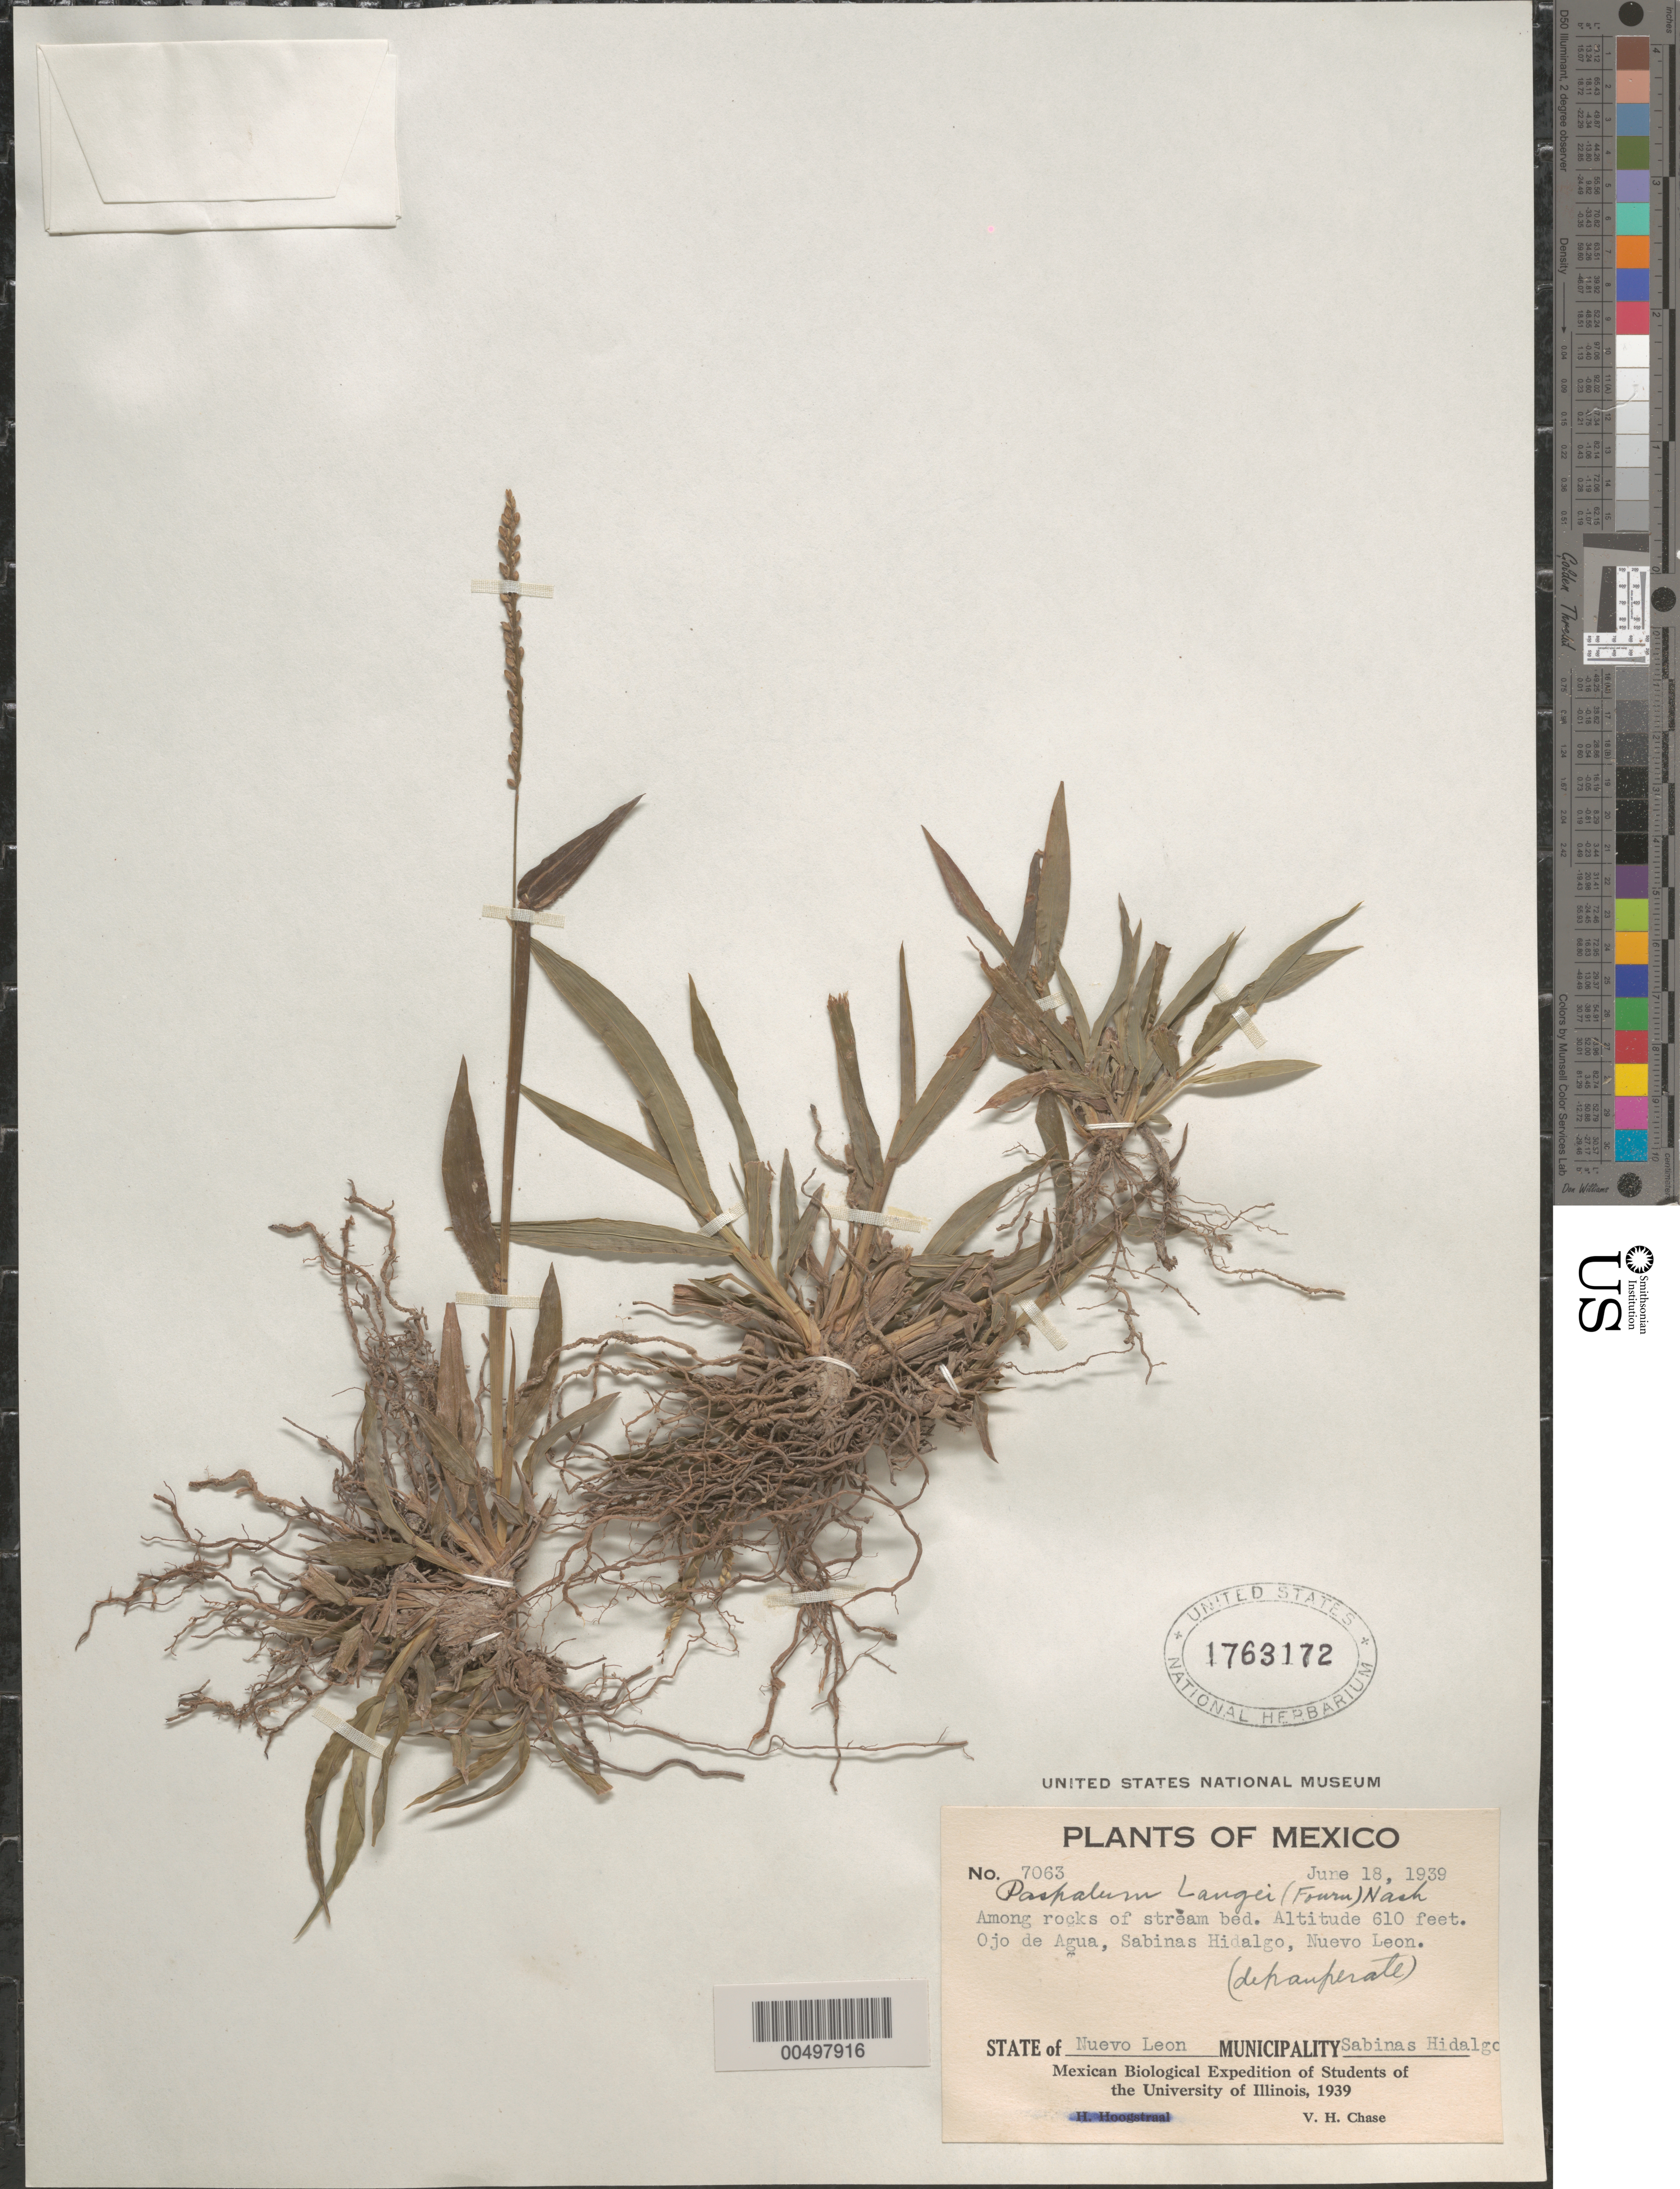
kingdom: Plantae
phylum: Tracheophyta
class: Liliopsida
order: Poales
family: Poaceae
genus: Paspalum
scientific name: Paspalum langei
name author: (E. Fourn.) Nash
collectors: V. H. Chase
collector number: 7063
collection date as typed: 18 Jun 1939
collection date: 1939-06-18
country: Mexico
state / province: Nuevo León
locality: Ojo de Agua, Sabinas Hidalgo, Sabinas Hidalgo Mun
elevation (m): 186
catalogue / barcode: US 1763172